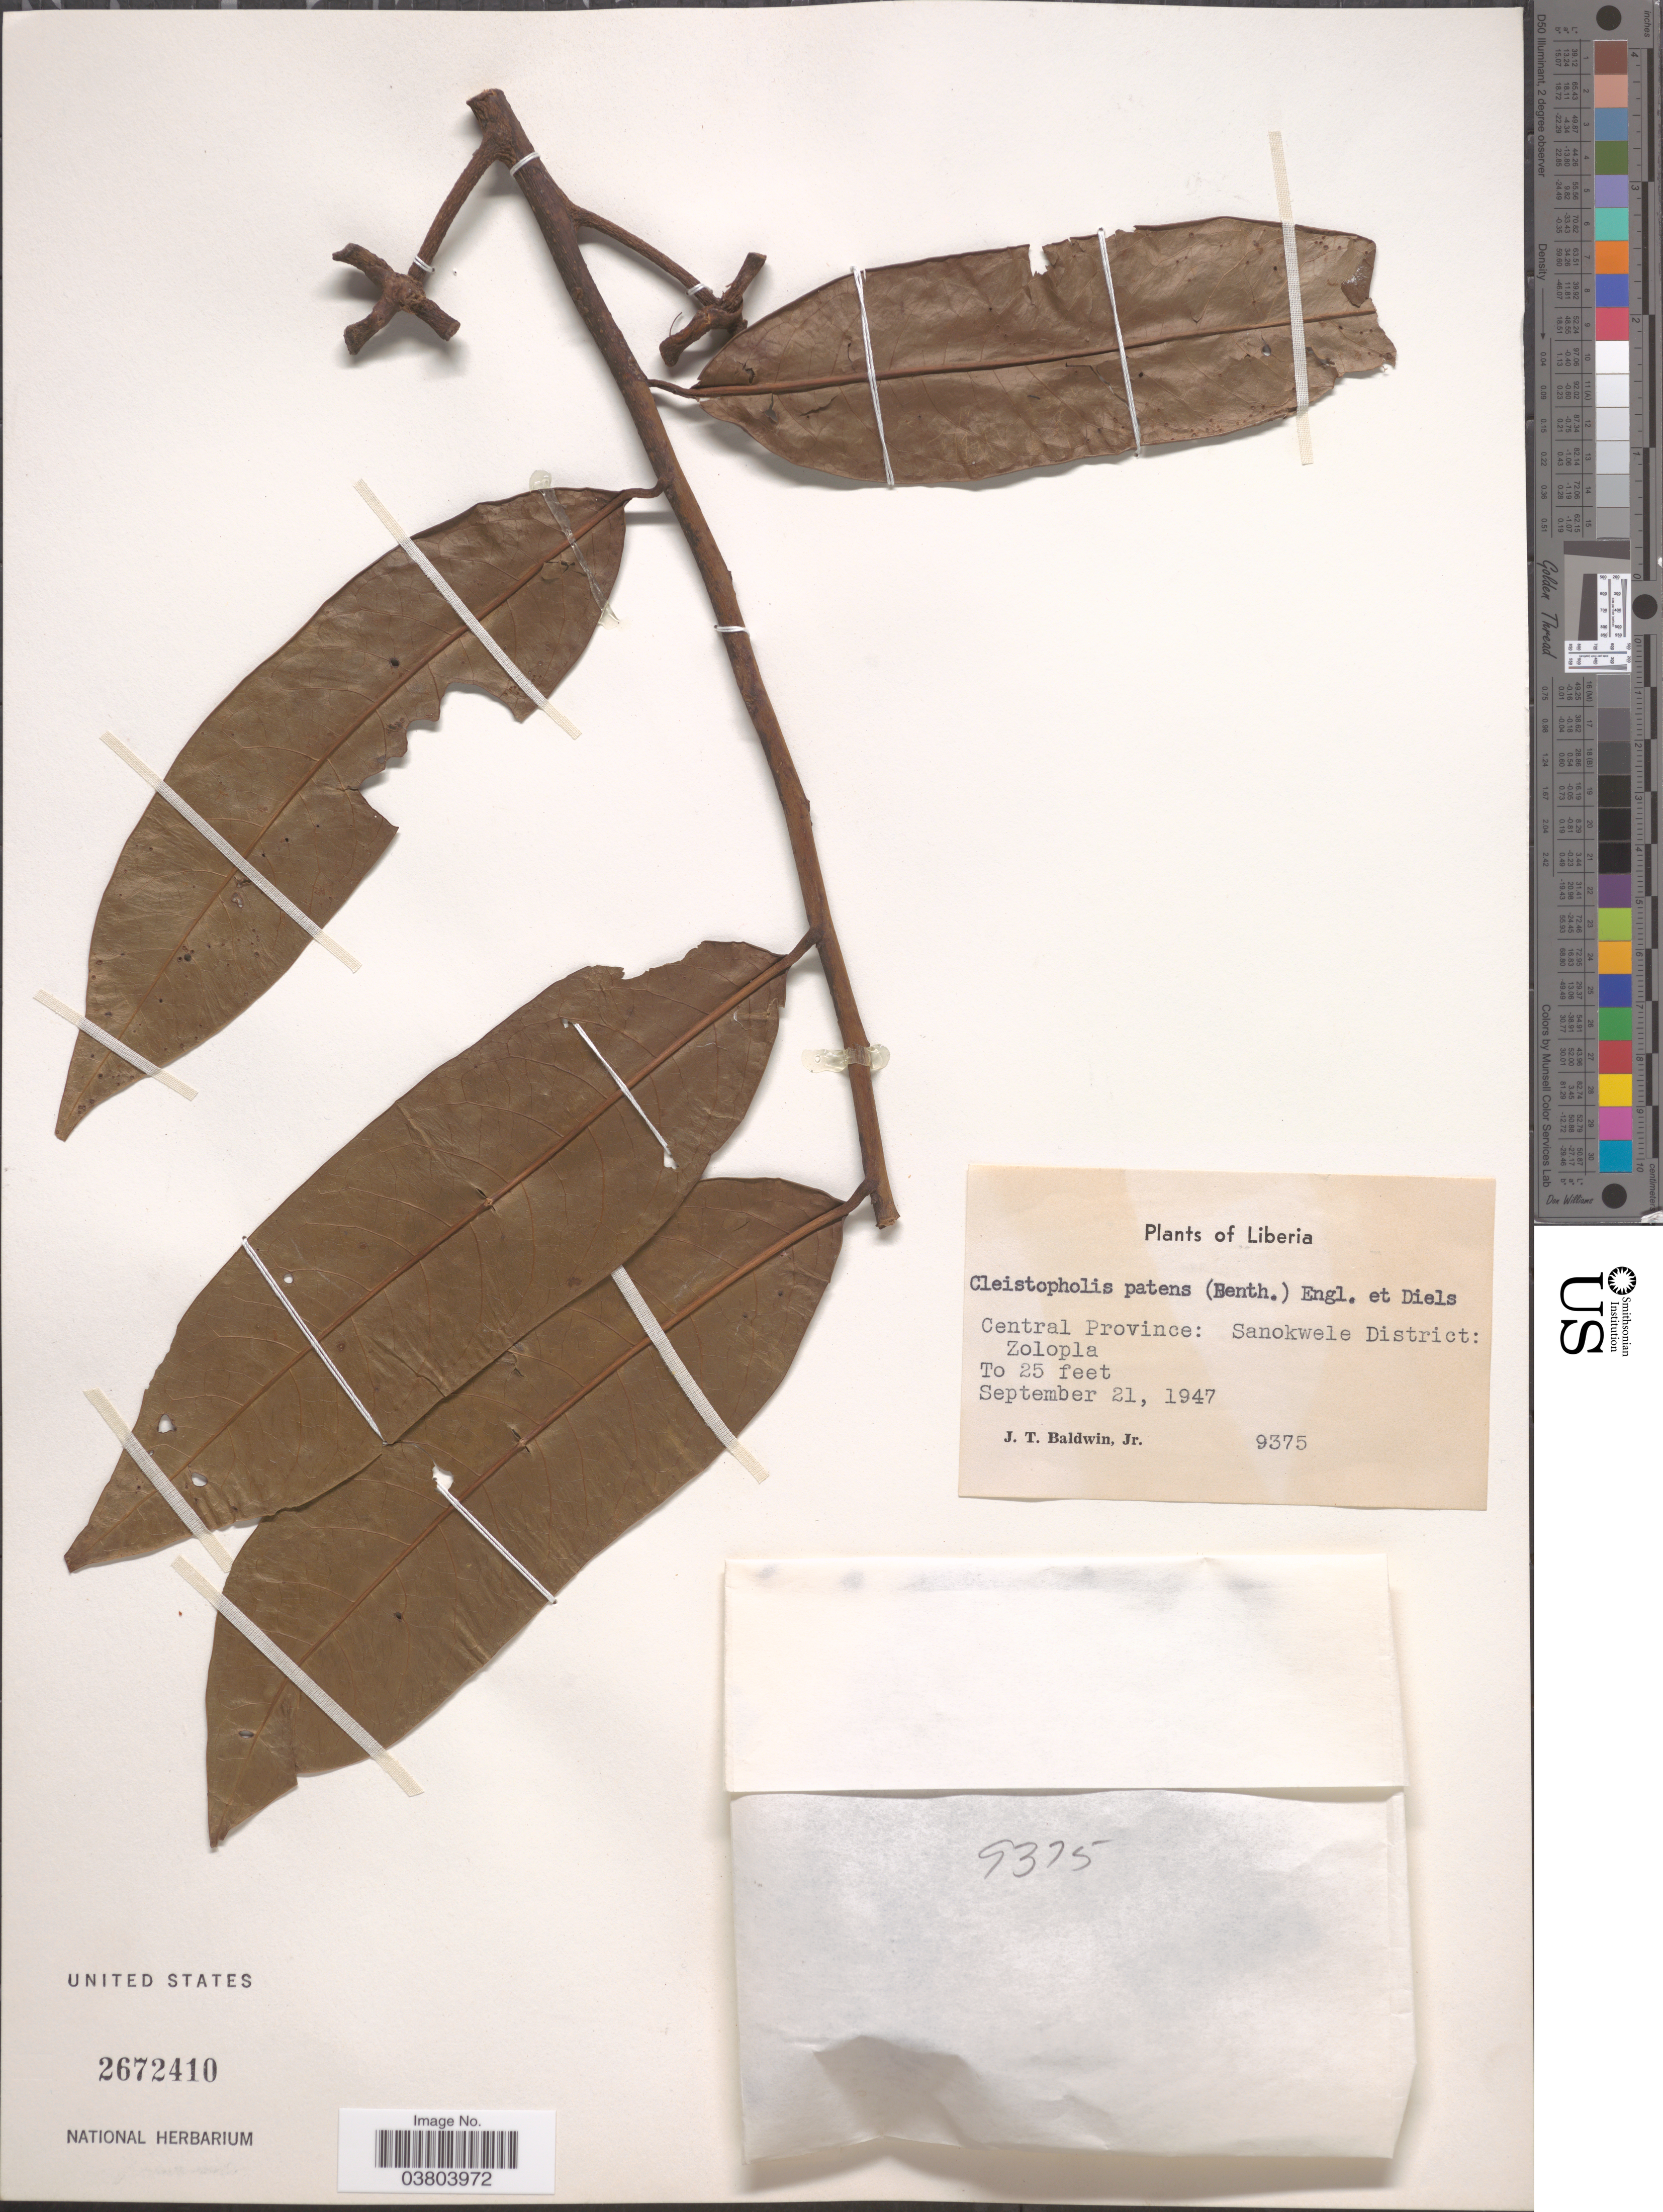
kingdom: Plantae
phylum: Tracheophyta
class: Magnoliopsida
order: Magnoliales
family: Annonaceae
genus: Cleistopholis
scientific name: Cleistopholis patens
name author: (Benth.) Engl. & Diels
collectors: J. T. Baldwin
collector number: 9375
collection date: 1947-09-21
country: Liberia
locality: Central Province: Sanokwele District: Zolopla.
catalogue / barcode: US 2672410